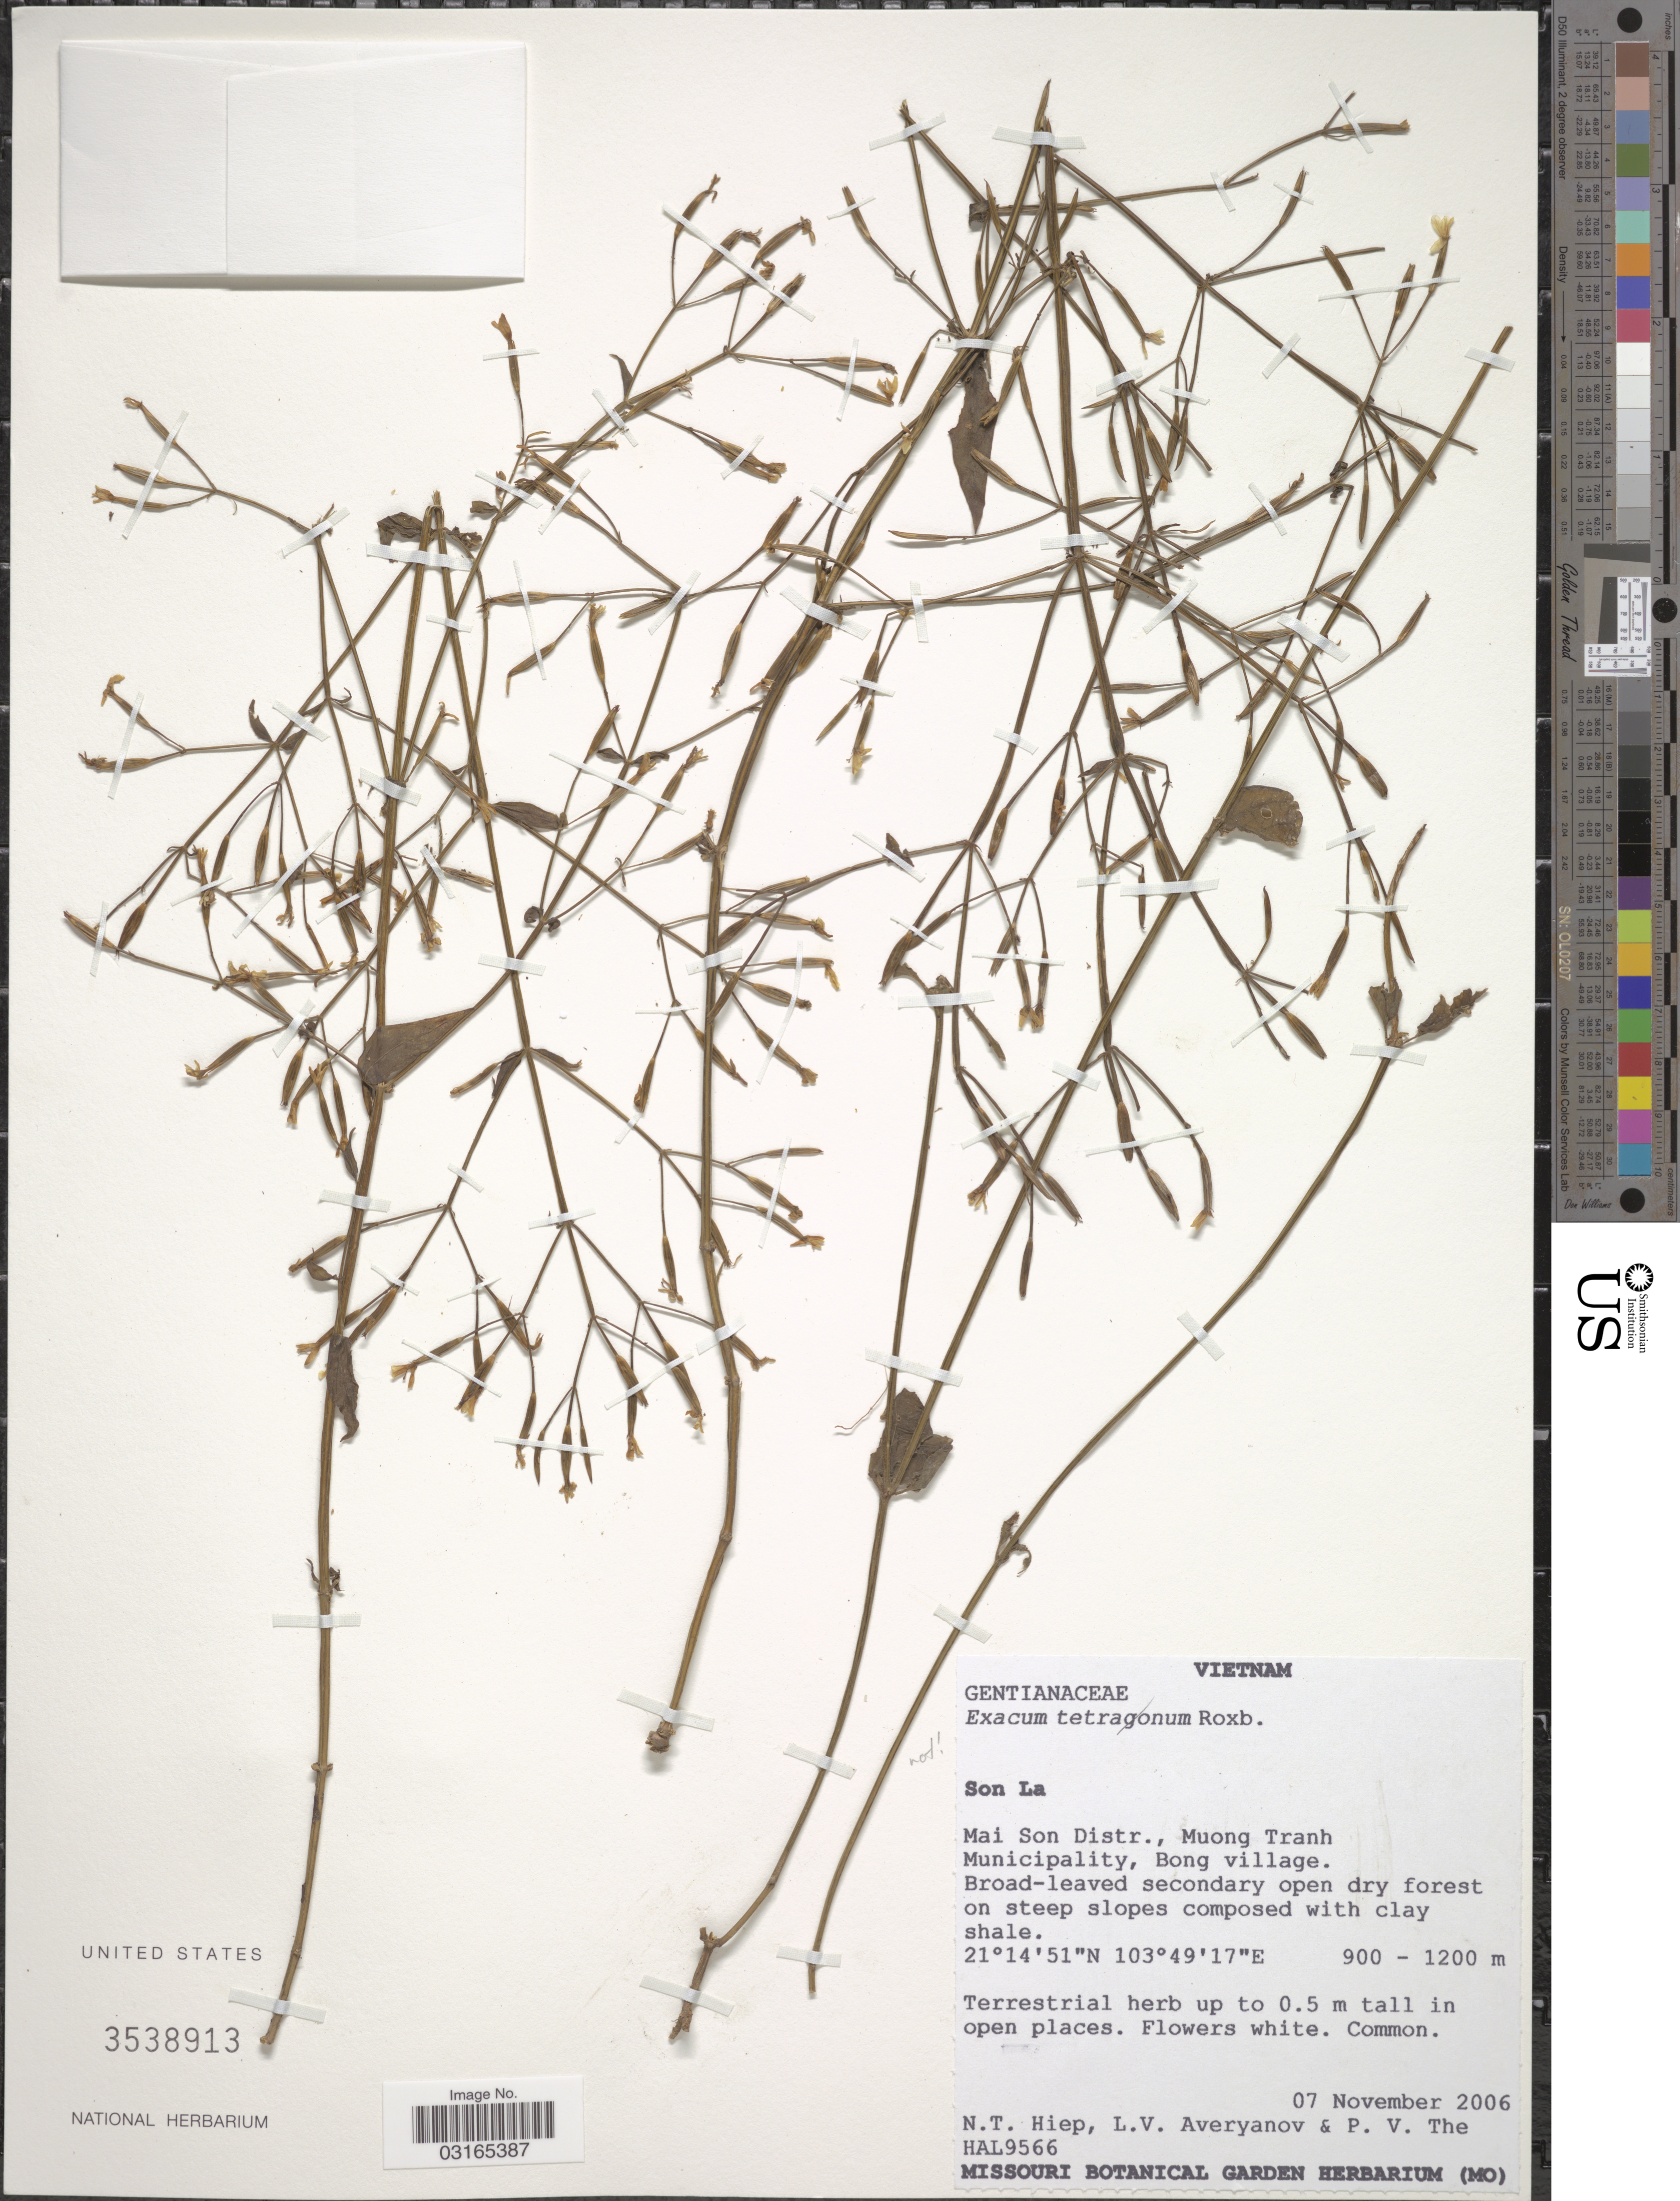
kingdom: Plantae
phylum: Tracheophyta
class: Magnoliopsida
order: Gentianales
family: Gentianaceae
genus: Exacum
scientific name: Exacum sp.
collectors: N. T. Hiep, L. Averyanov & P. The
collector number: Hal9566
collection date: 2006-11-07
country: Vietnam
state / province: Son La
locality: Mai Son Distr., Muong Tranh. Municipality, Bong village.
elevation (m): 900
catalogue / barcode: US 3538913